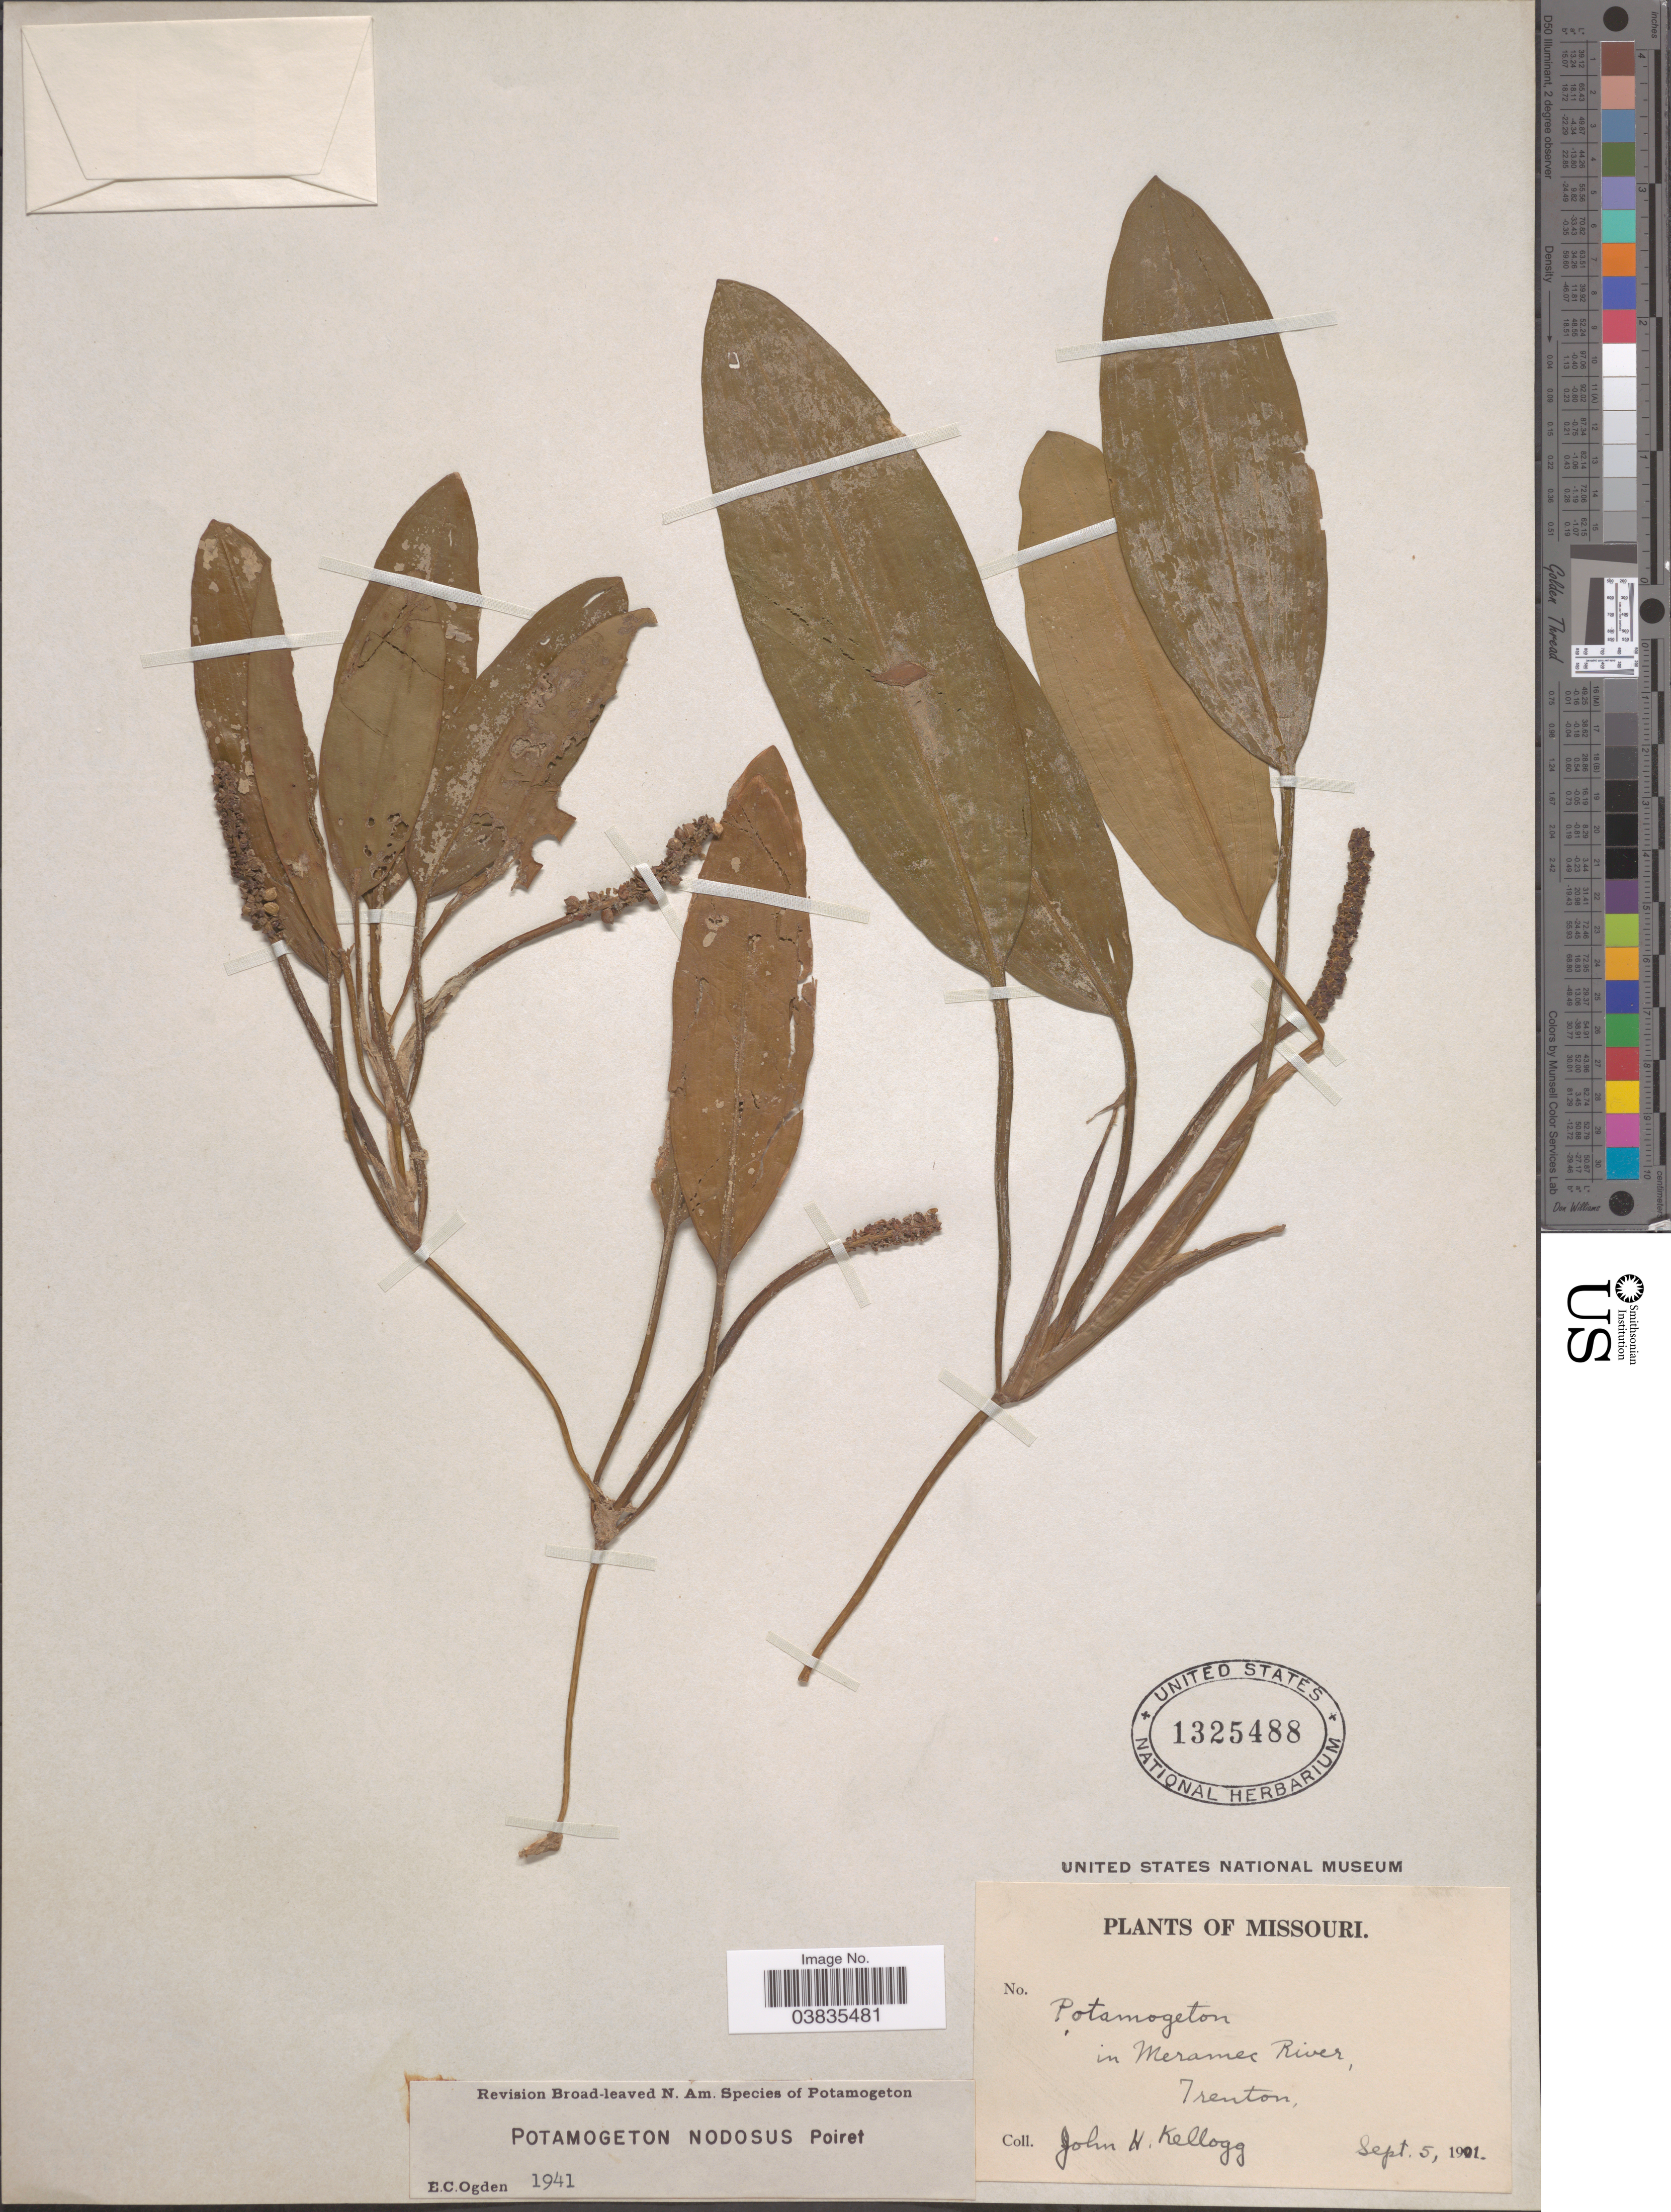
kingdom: Plantae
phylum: Tracheophyta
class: Liliopsida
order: Alismatales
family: Potamogetonaceae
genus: Potamogeton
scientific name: Potamogeton nodosus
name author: Poir.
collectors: J. H. Kellogg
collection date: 1901-09-05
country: United States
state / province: Missouri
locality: In Meramec River, Trenton.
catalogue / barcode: US 1325488